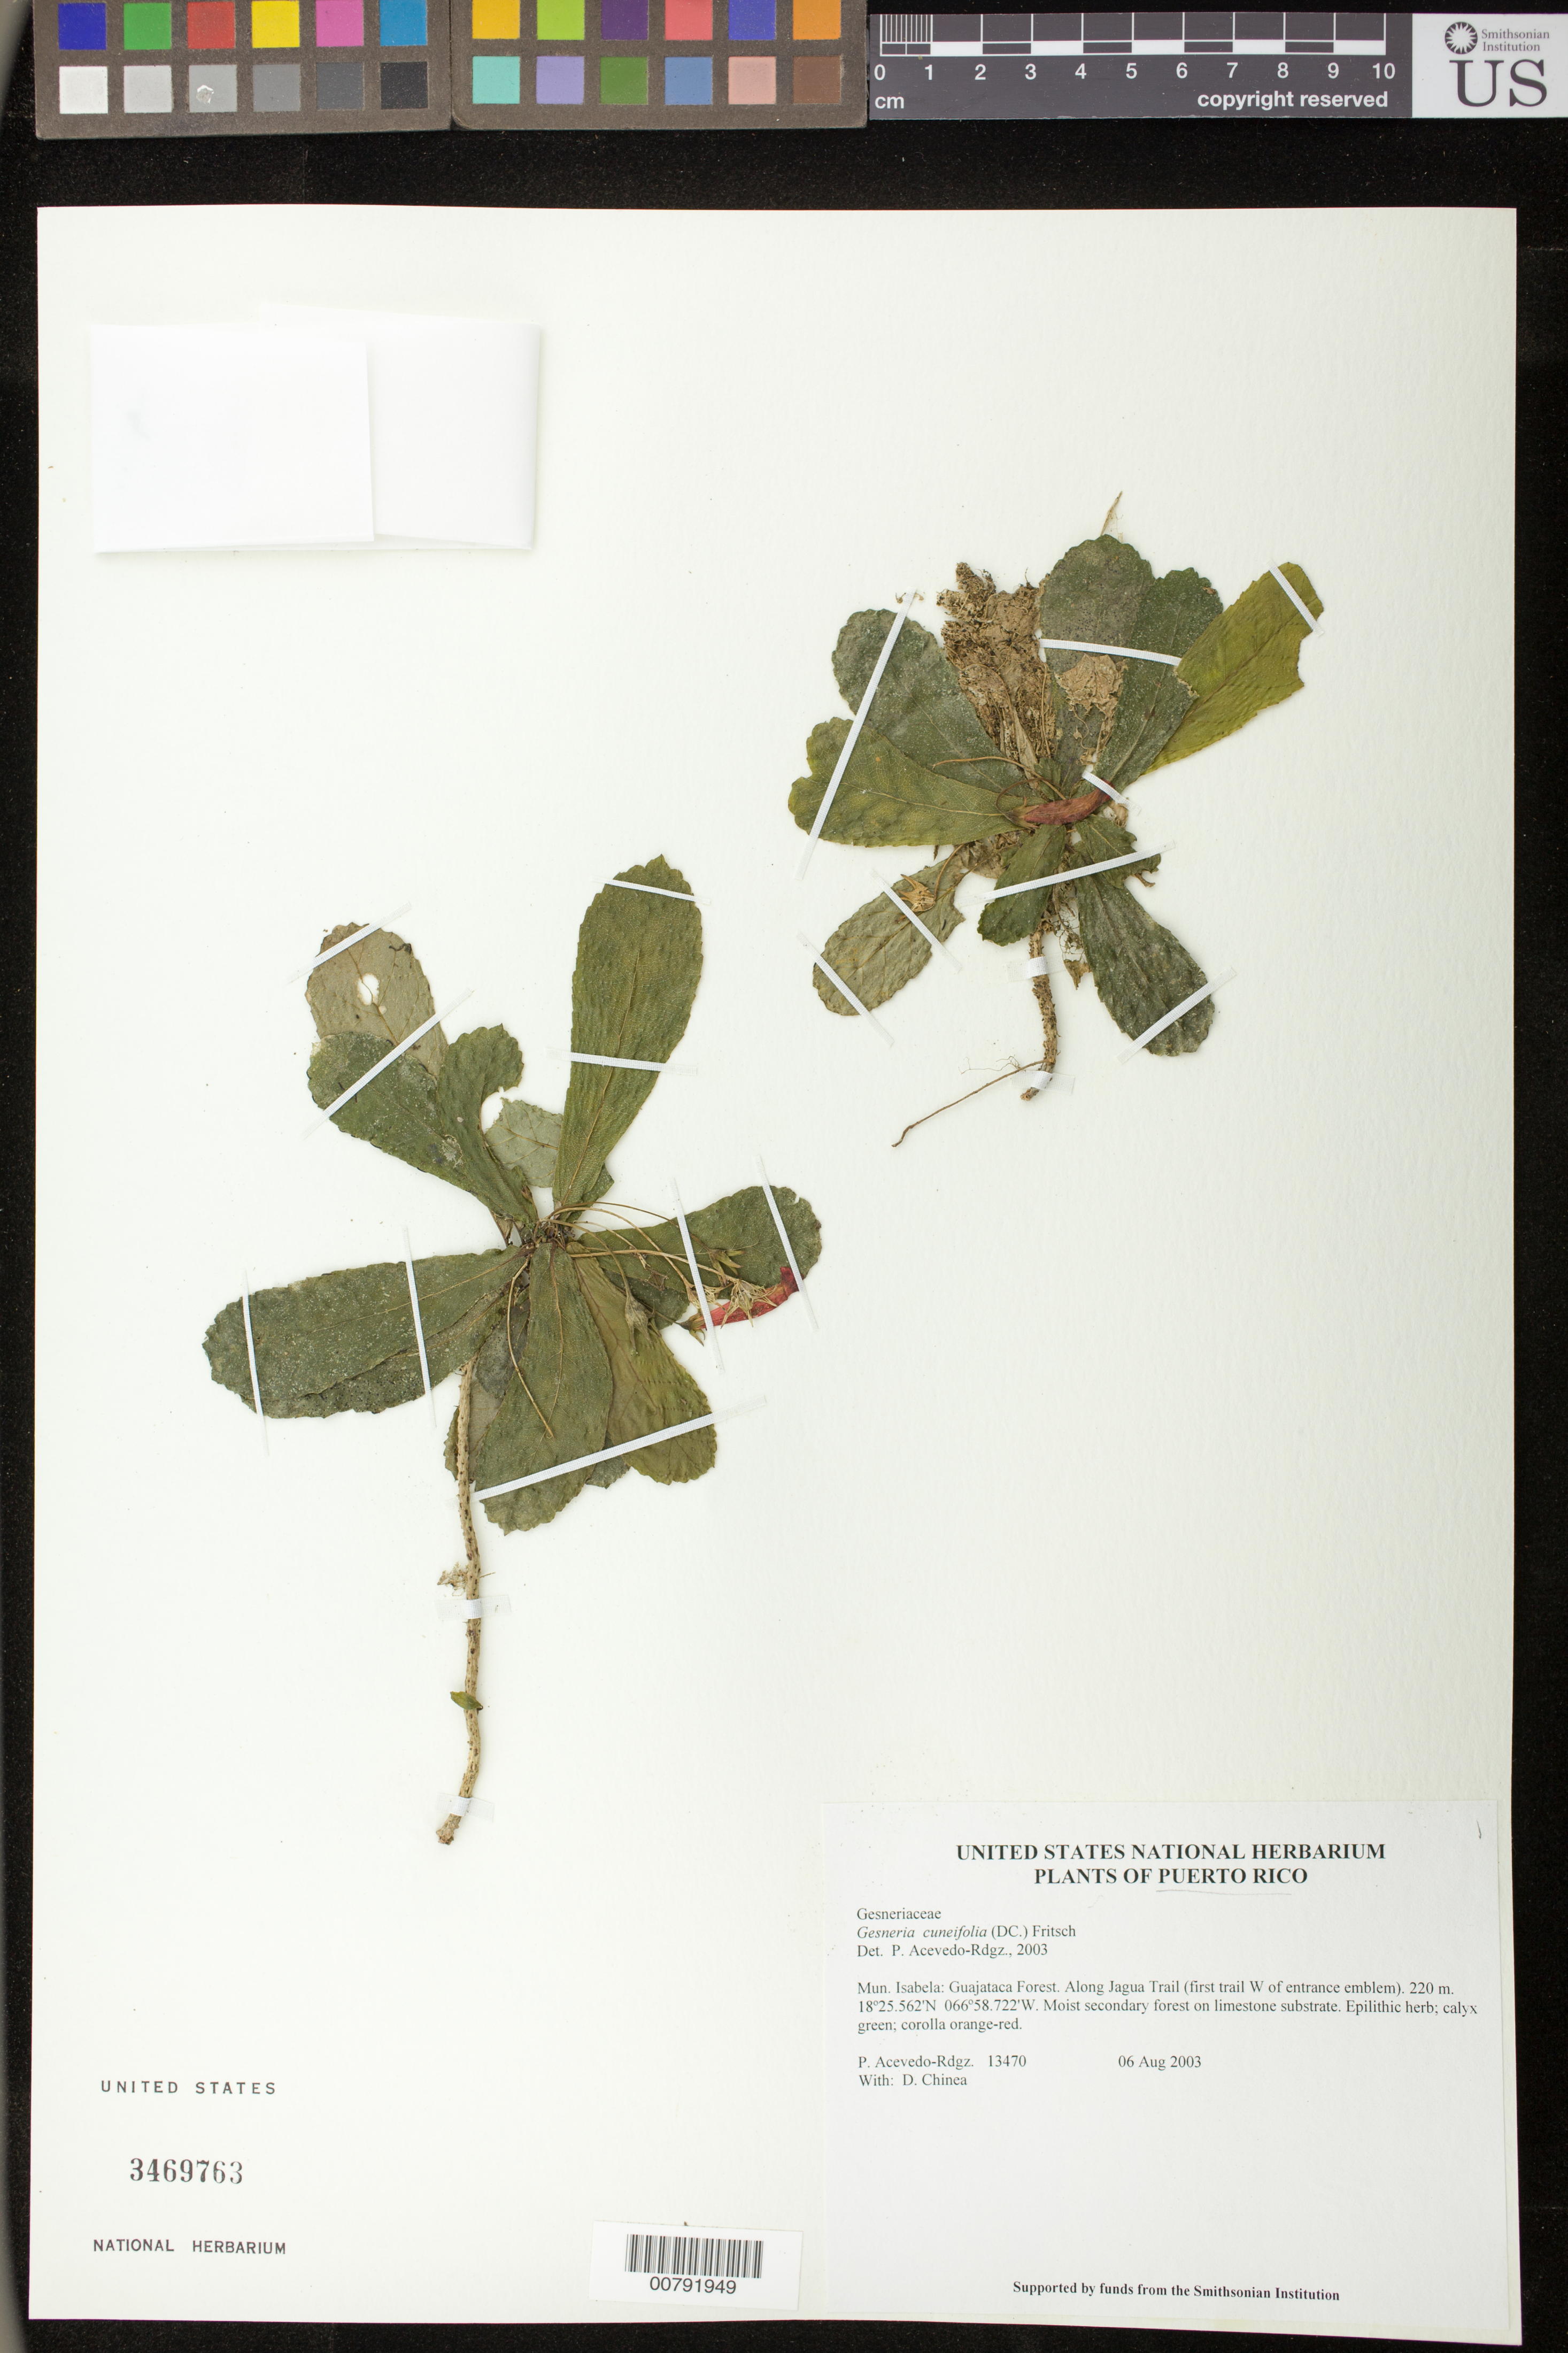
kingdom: Plantae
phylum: Tracheophyta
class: Magnoliopsida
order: Lamiales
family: Gesneriaceae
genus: Gesneria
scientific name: Gesneria cuneifolia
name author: (DC.) Fritsch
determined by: Acevedo-Rodríguez, P., (BOT), Smithsonian Institution - National Museum of Natural History (UNITED STATES)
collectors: P. Acevedo-Rodr. & D. Chinea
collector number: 13470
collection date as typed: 06 Aug 2003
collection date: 2003-08-06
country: Puerto Rico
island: Puerto Rico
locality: Mun. Isabela: Guajataca Forest, along Jagua Trail (first trail W of entrance emblem).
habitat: Moist secondary forest on limestone substrate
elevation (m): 220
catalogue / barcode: US 3469763